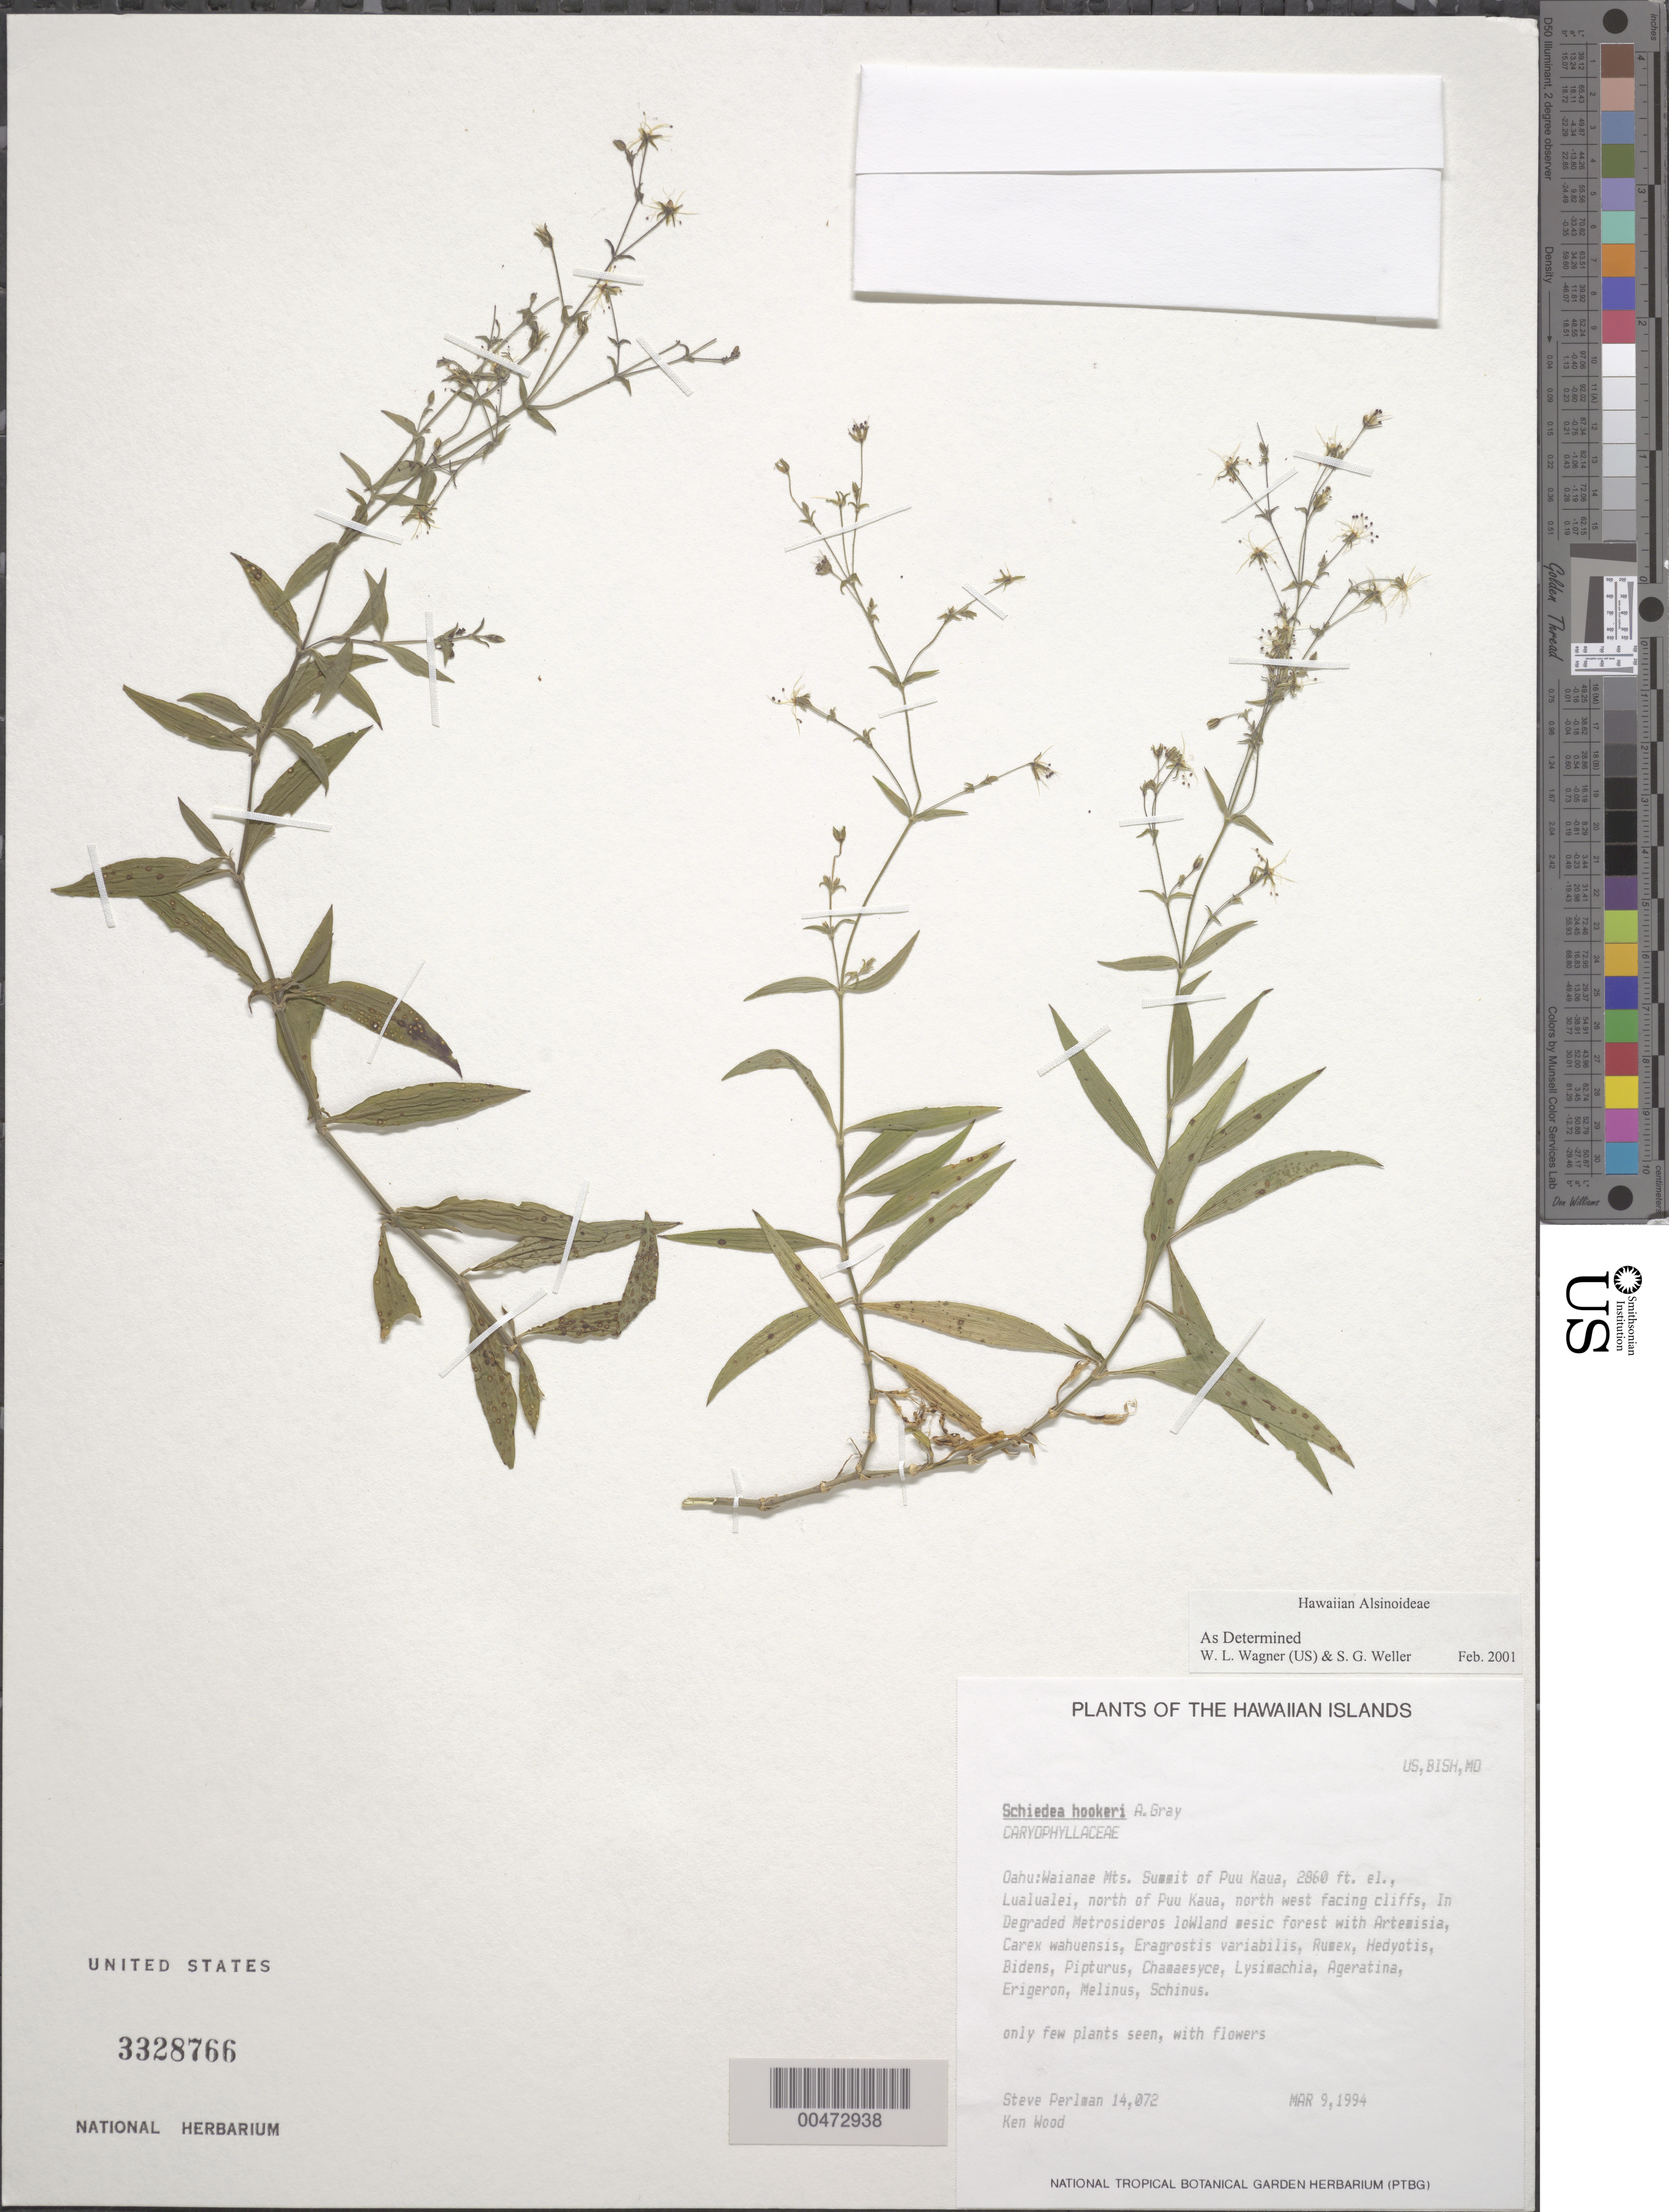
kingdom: Plantae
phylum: Tracheophyta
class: Magnoliopsida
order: Caryophyllales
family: Caryophyllaceae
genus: Schiedea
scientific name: Schiedea hookeri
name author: A. Gray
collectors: S. P. Perlman & K. Wood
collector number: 14072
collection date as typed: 9 Mar 1994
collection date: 1994-03-09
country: United States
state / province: Hawaii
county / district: Honolulu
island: Oahu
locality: Waianae Mts, summit of Puu Kaua, Lualualei, N of Puu Kaua, NW facing cliffs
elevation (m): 872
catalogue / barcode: US 3328766